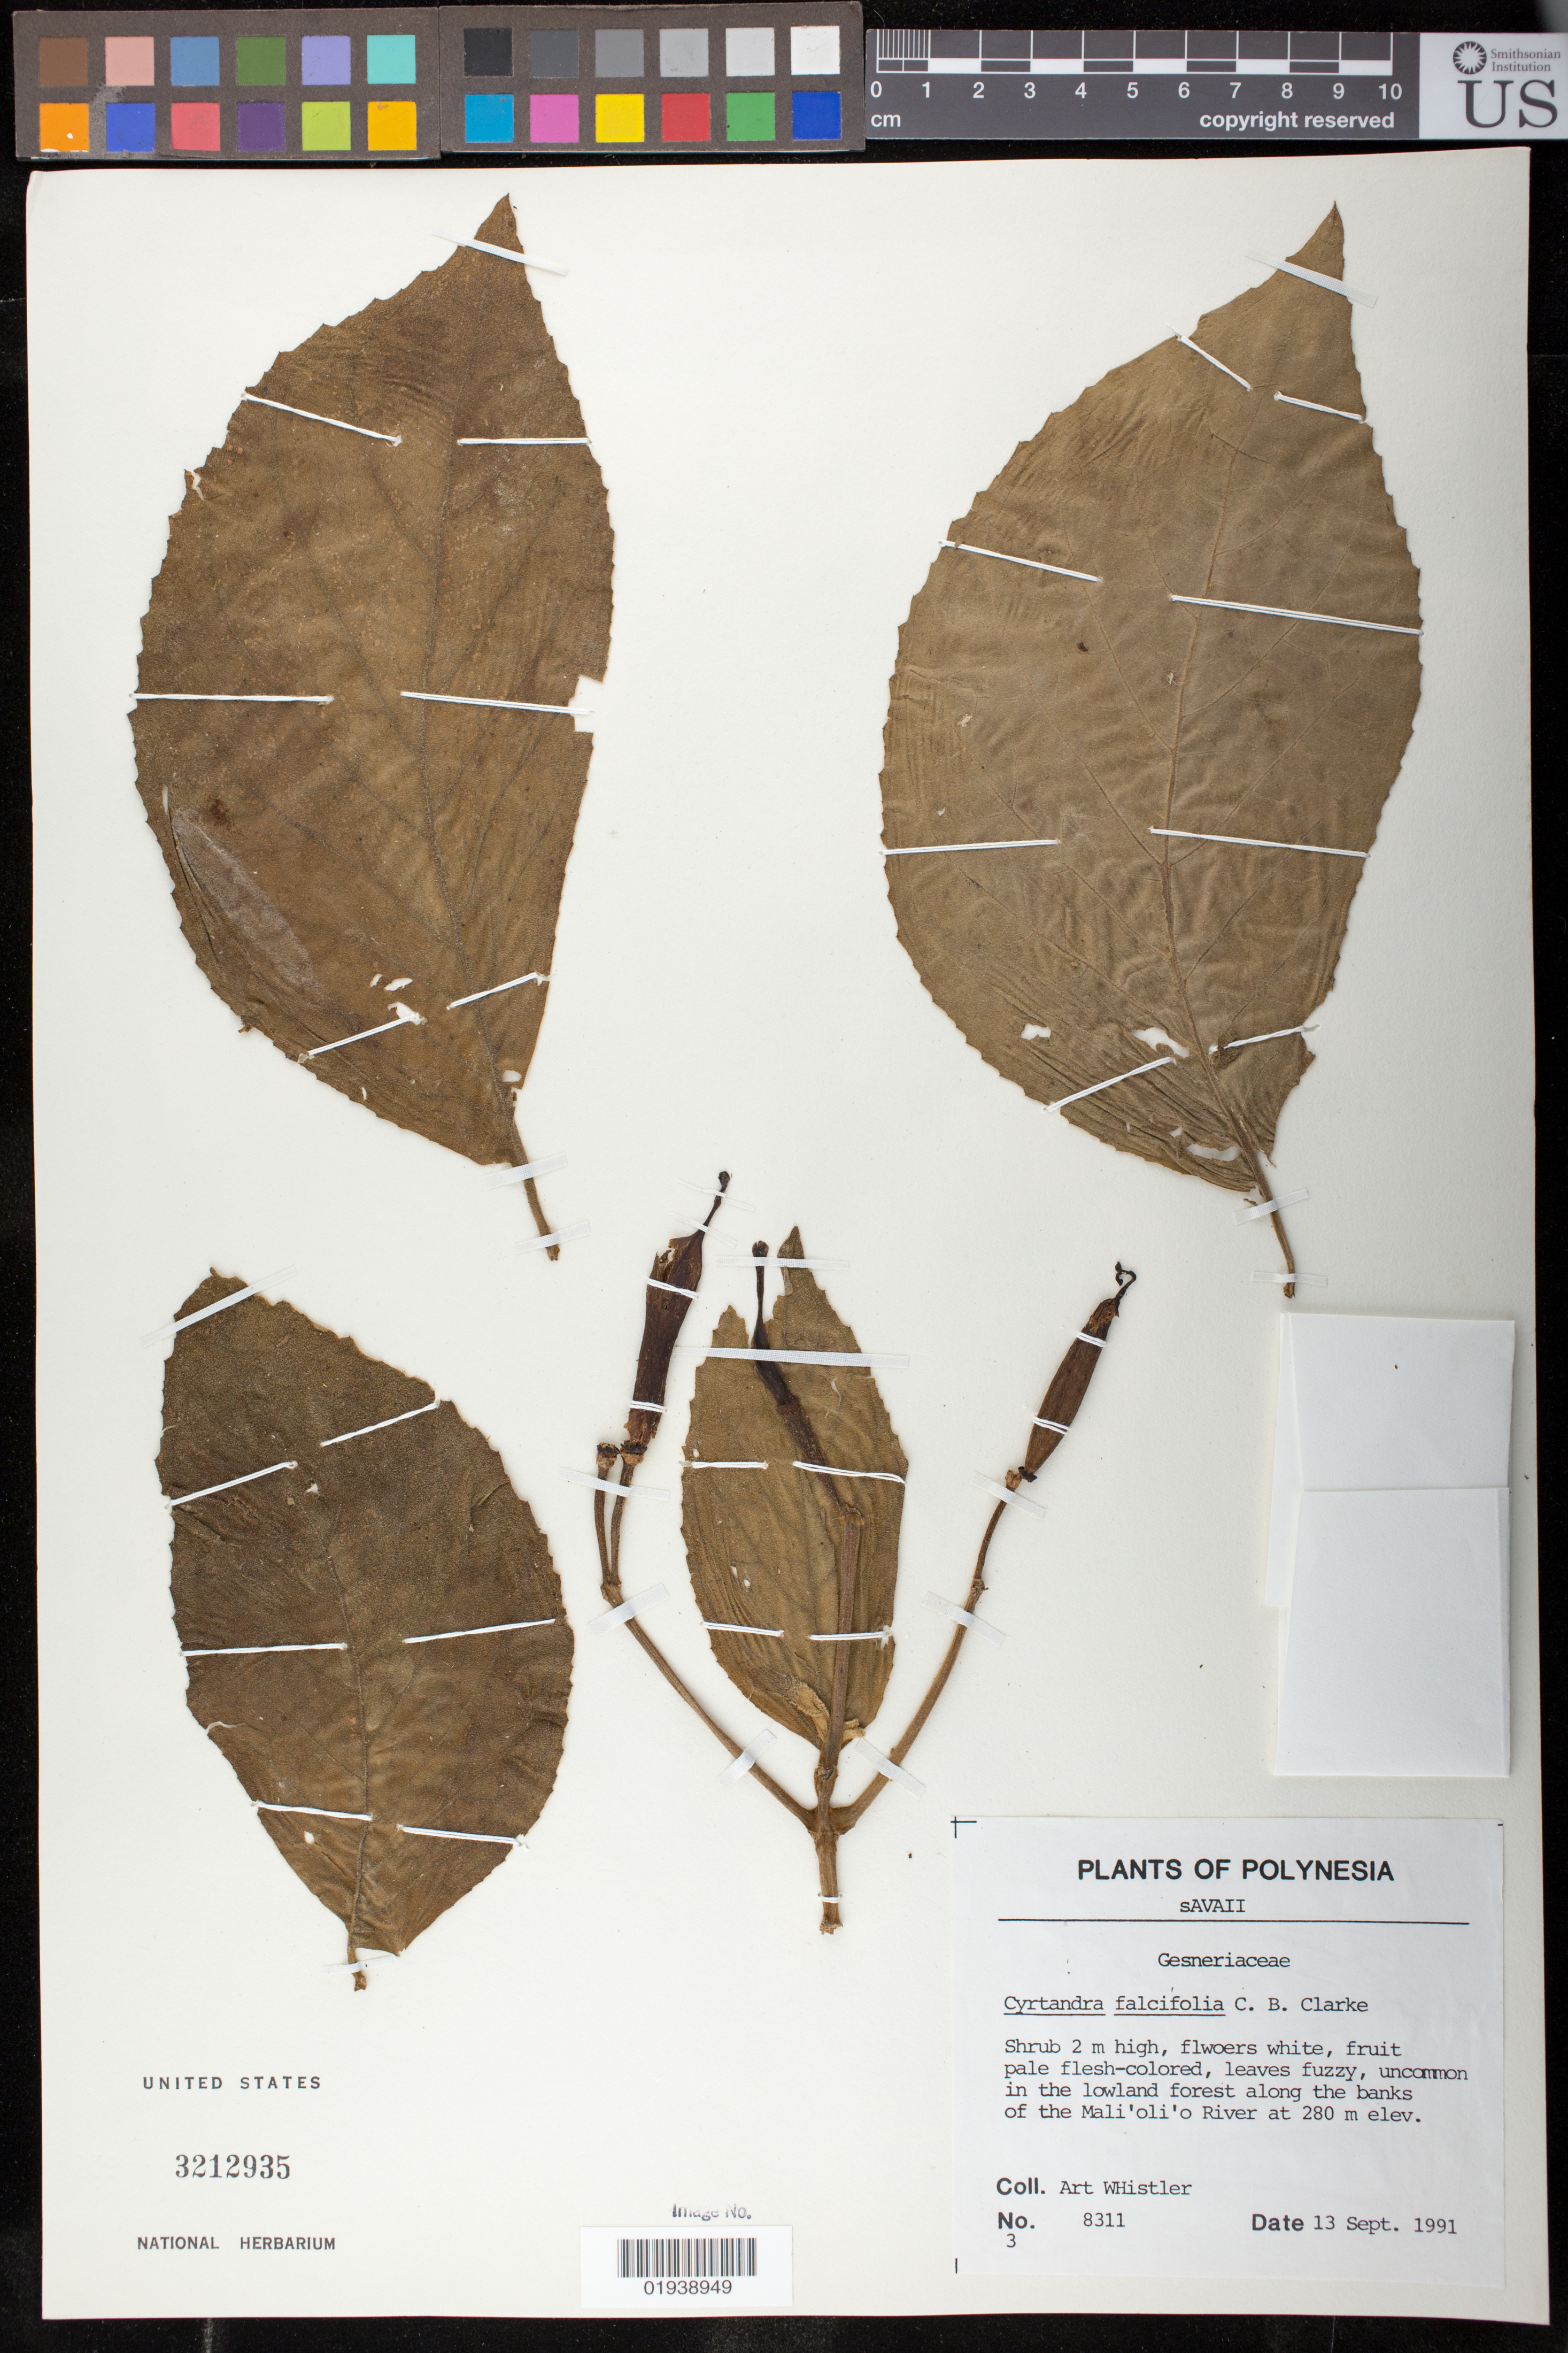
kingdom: Plantae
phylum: Tracheophyta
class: Magnoliopsida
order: Lamiales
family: Gesneriaceae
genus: Cyrtandra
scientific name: Cyrtandra falcifolia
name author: C.B. Clarke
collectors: A. Whistler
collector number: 8311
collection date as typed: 13 Sep 1991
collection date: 1991-09-13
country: Samoa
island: Savai'i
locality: Along the banks of the Mali'oli'o River.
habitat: Lowland forest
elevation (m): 280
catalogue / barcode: US 3212935